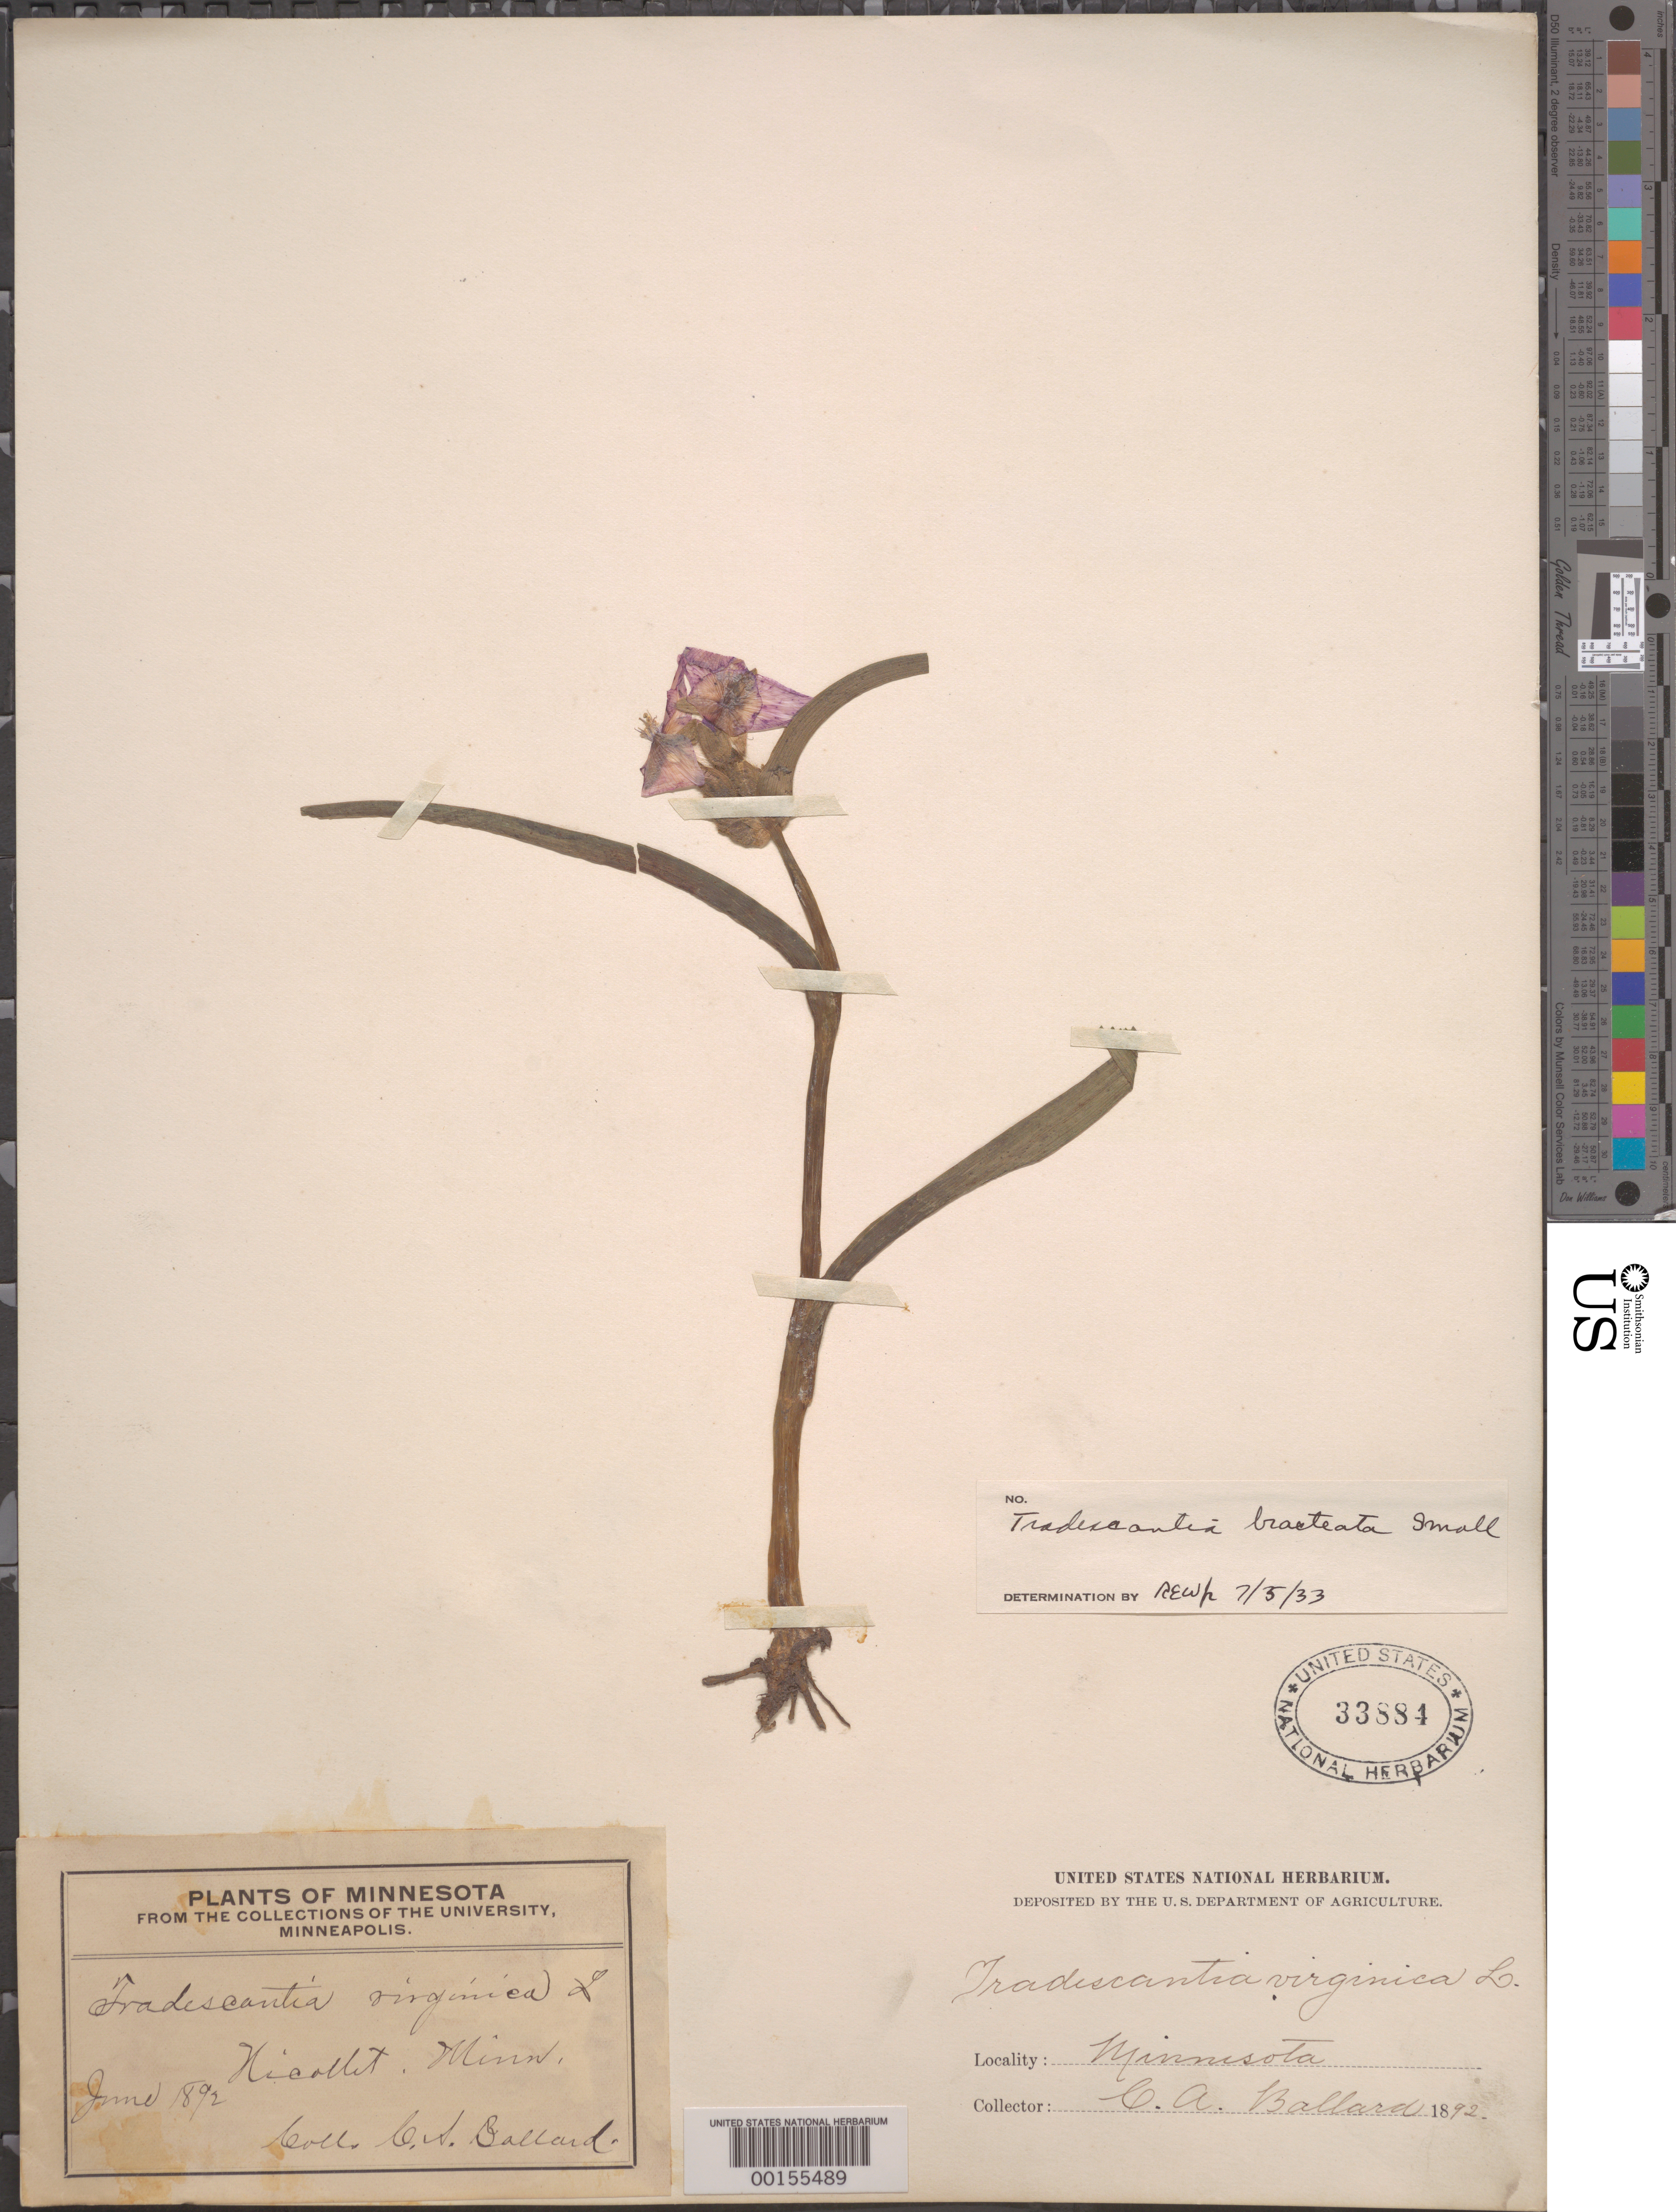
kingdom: Plantae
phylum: Tracheophyta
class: Liliopsida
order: Commelinales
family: Commelinaceae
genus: Tradescantia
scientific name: Tradescantia bracteata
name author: Small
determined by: REW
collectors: C. A. Ballard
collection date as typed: Jun 1892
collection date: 1892-06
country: United States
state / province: Minnesota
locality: Nicollet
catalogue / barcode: US 33884